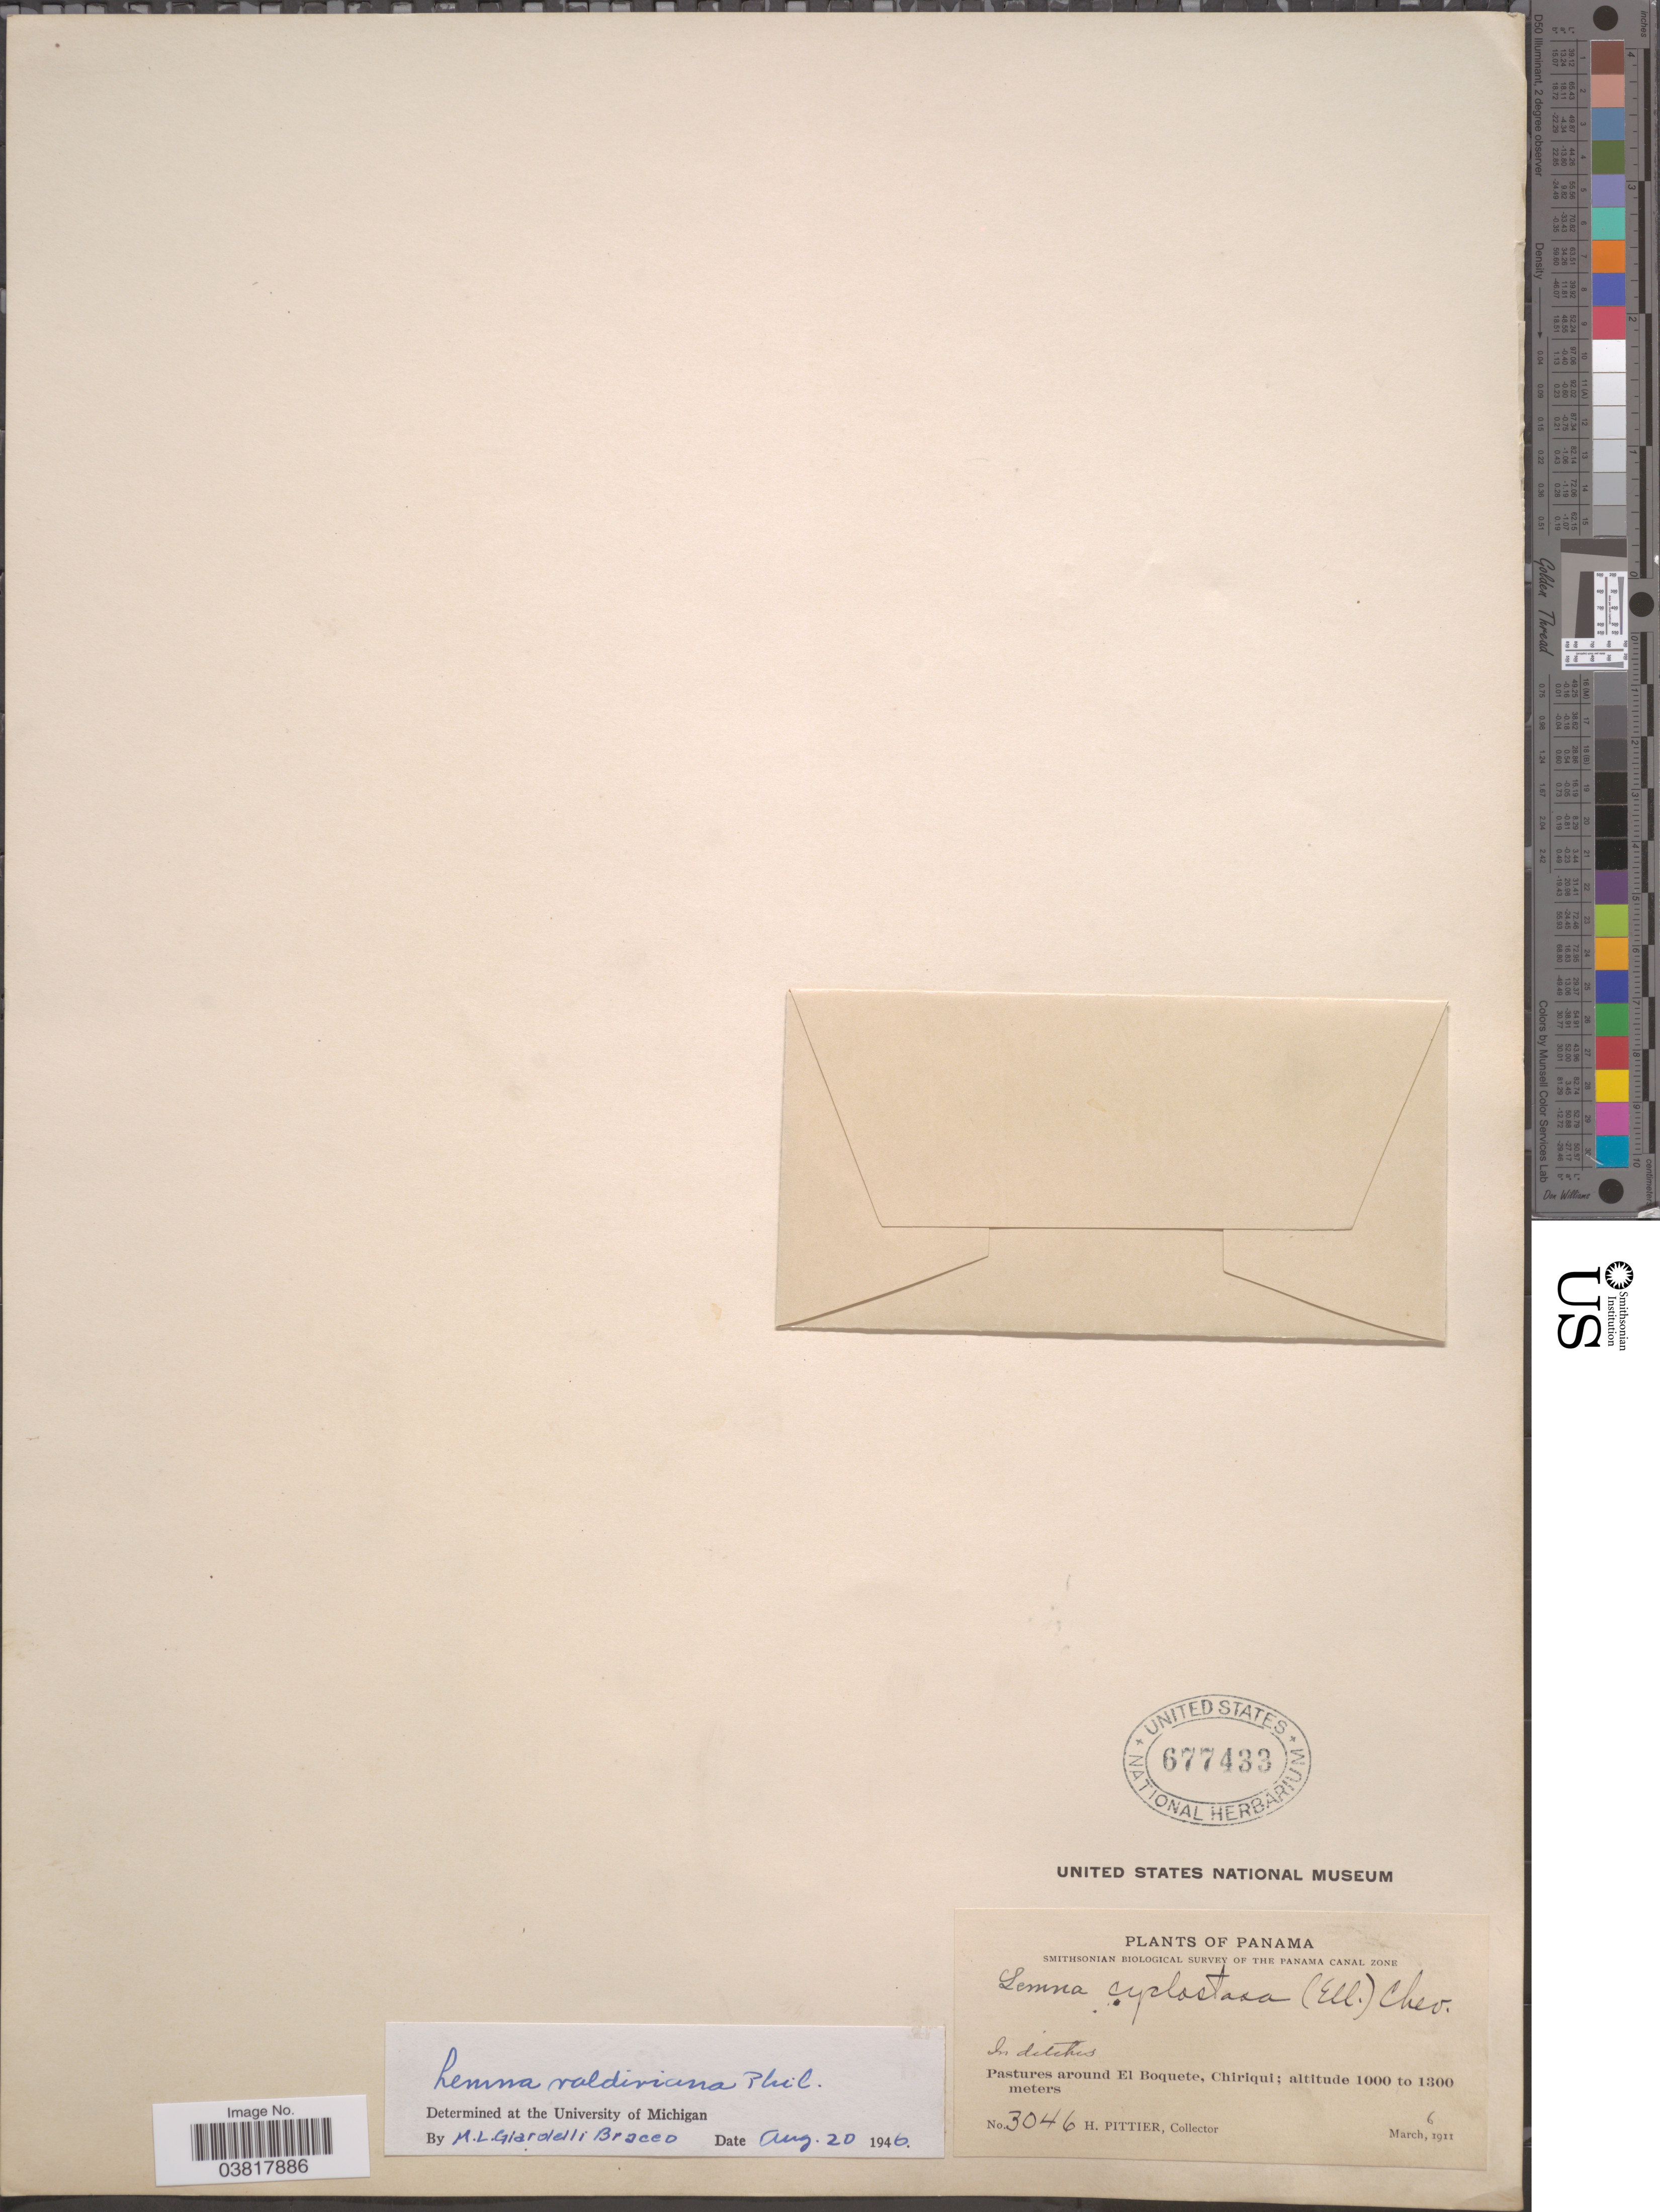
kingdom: Plantae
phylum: Tracheophyta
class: Liliopsida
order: Alismatales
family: Araceae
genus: Lemna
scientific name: Lemna valdiviana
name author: Phil.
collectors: H. F. Pittier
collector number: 3046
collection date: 1911-03-06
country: Panama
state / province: Chiriqui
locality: Pastures around El Boquete.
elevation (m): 1000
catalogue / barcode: US 677433